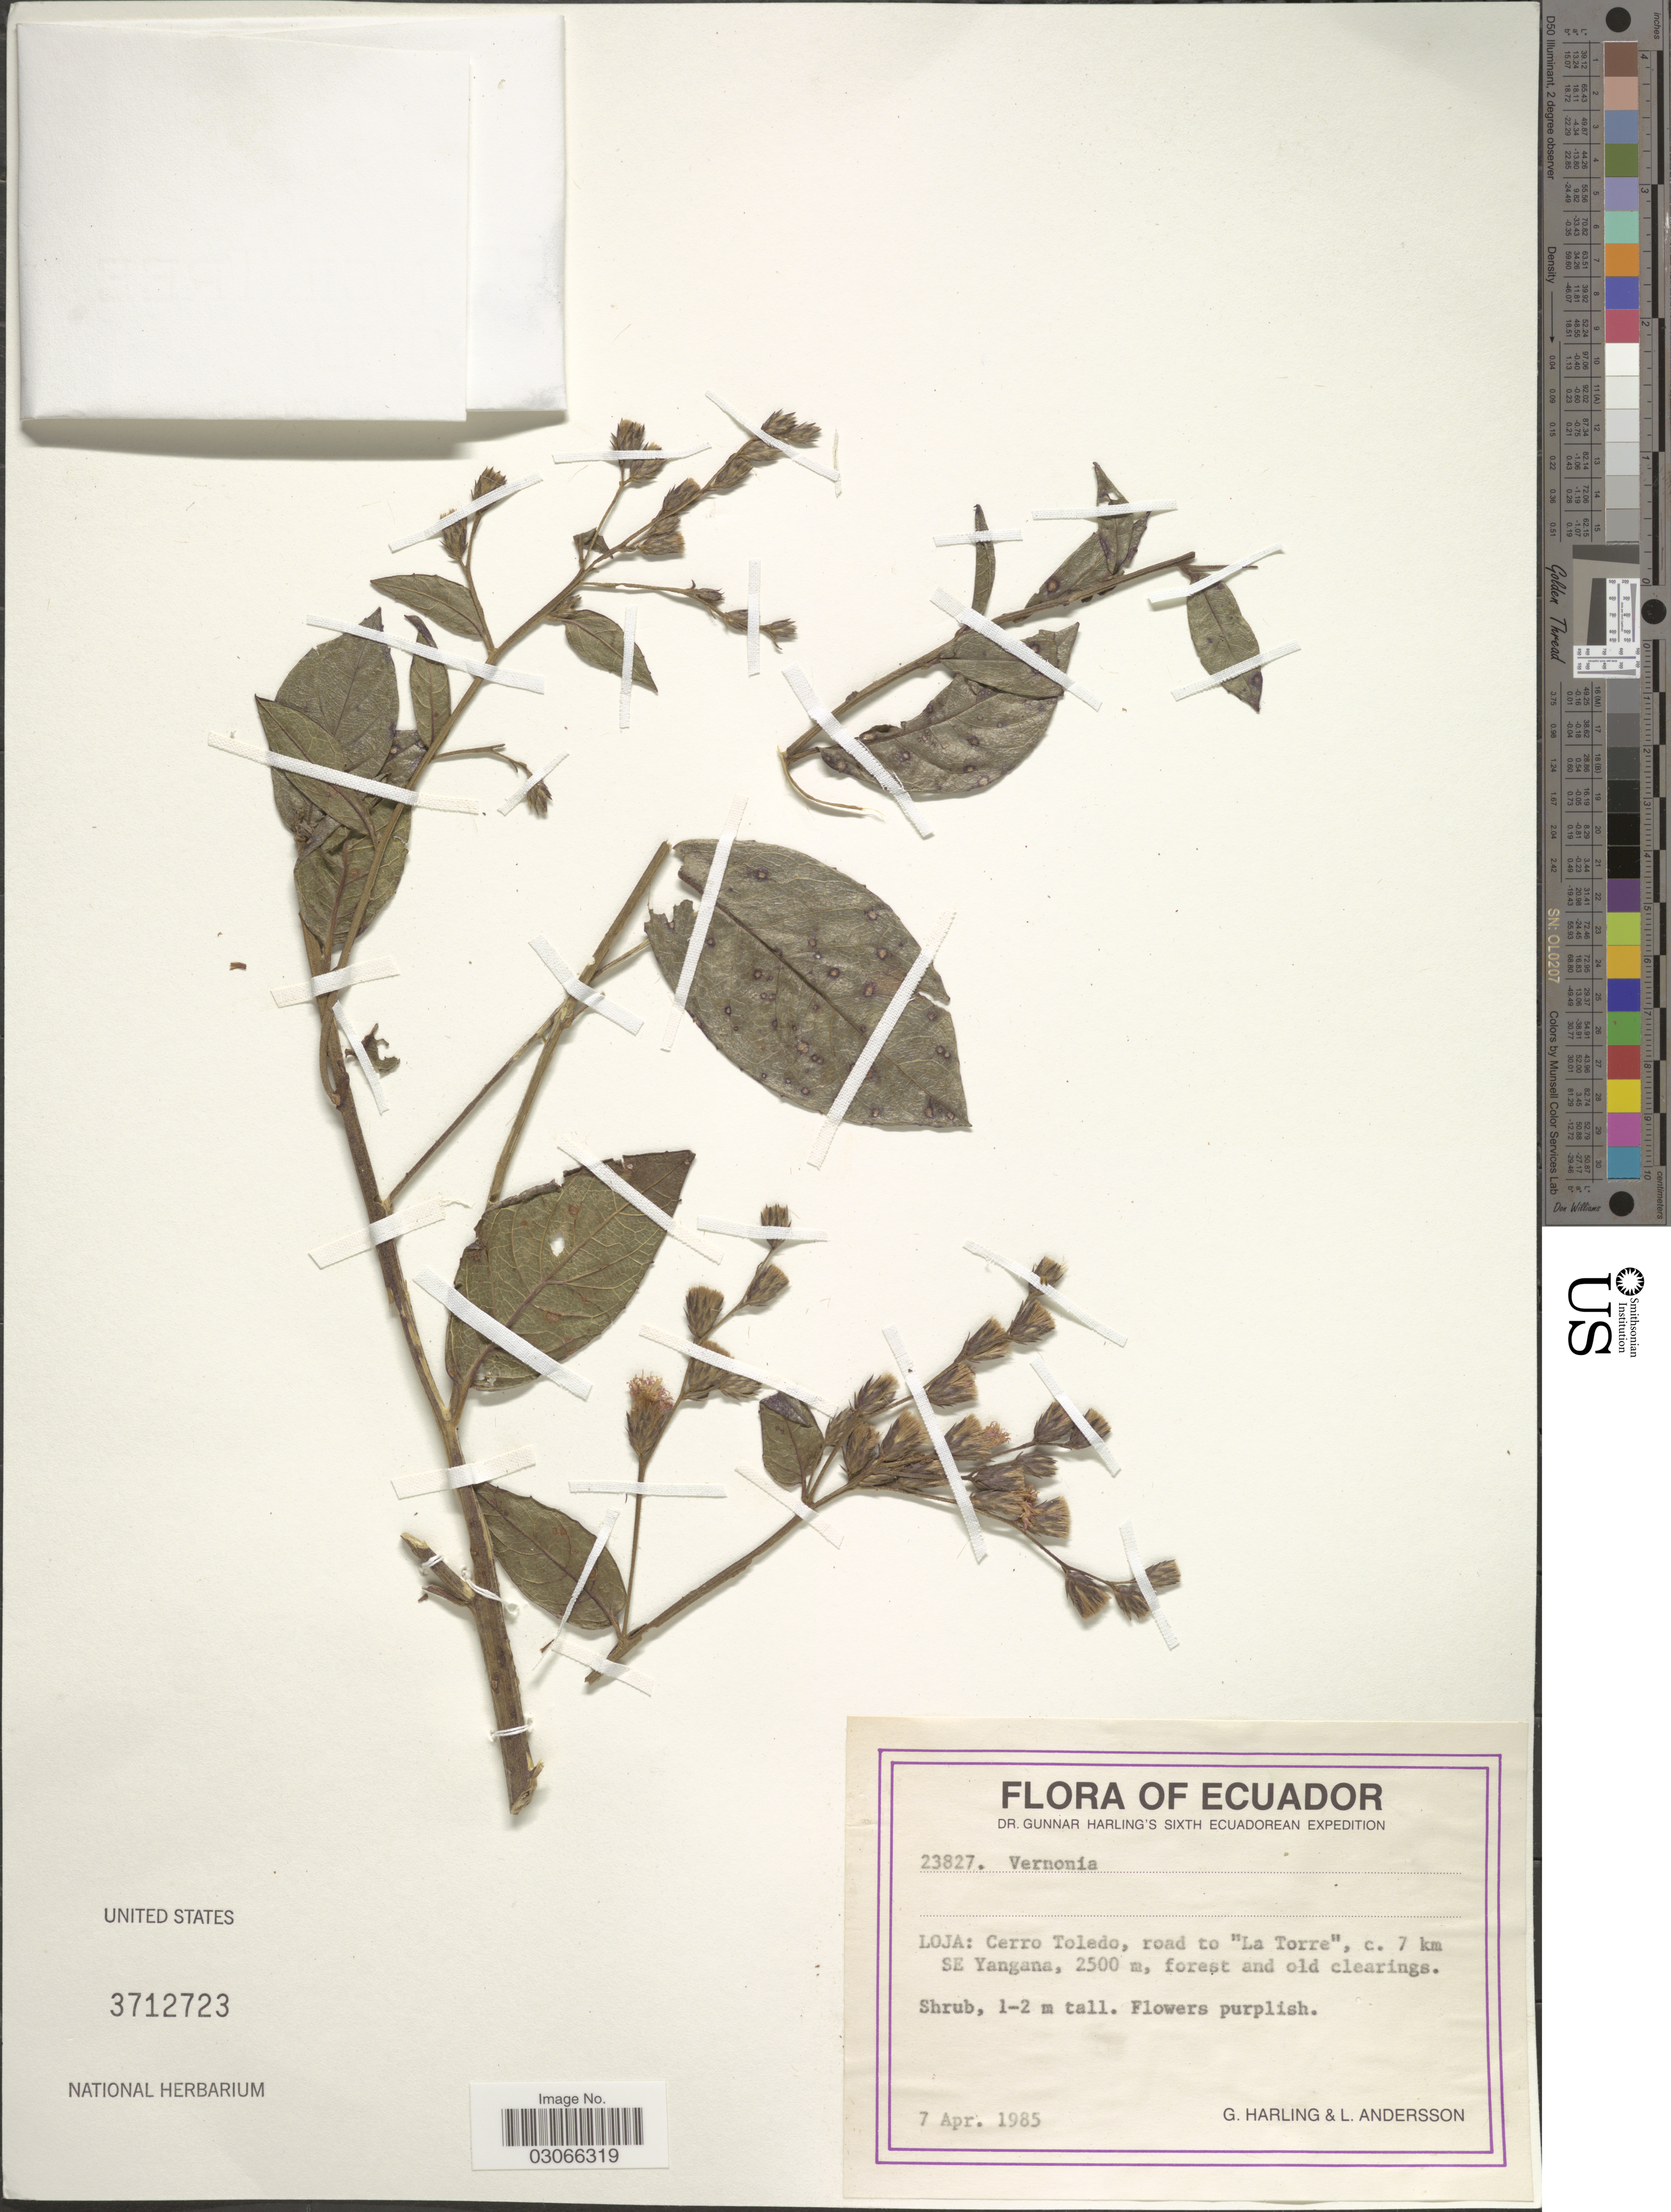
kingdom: Plantae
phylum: Tracheophyta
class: Magnoliopsida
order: Asterales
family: Asteraceae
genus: Lepidaploa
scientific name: Lepidaploa sp.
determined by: Ávila C., Fabio Andrés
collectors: G. Harling & L. Andersson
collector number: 23827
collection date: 1985-04-07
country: Ecuador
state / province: Loja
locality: Cerro Toledo, road to "La Torre", c. 7 km SE Yangana.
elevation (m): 2500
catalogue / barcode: US 3712723